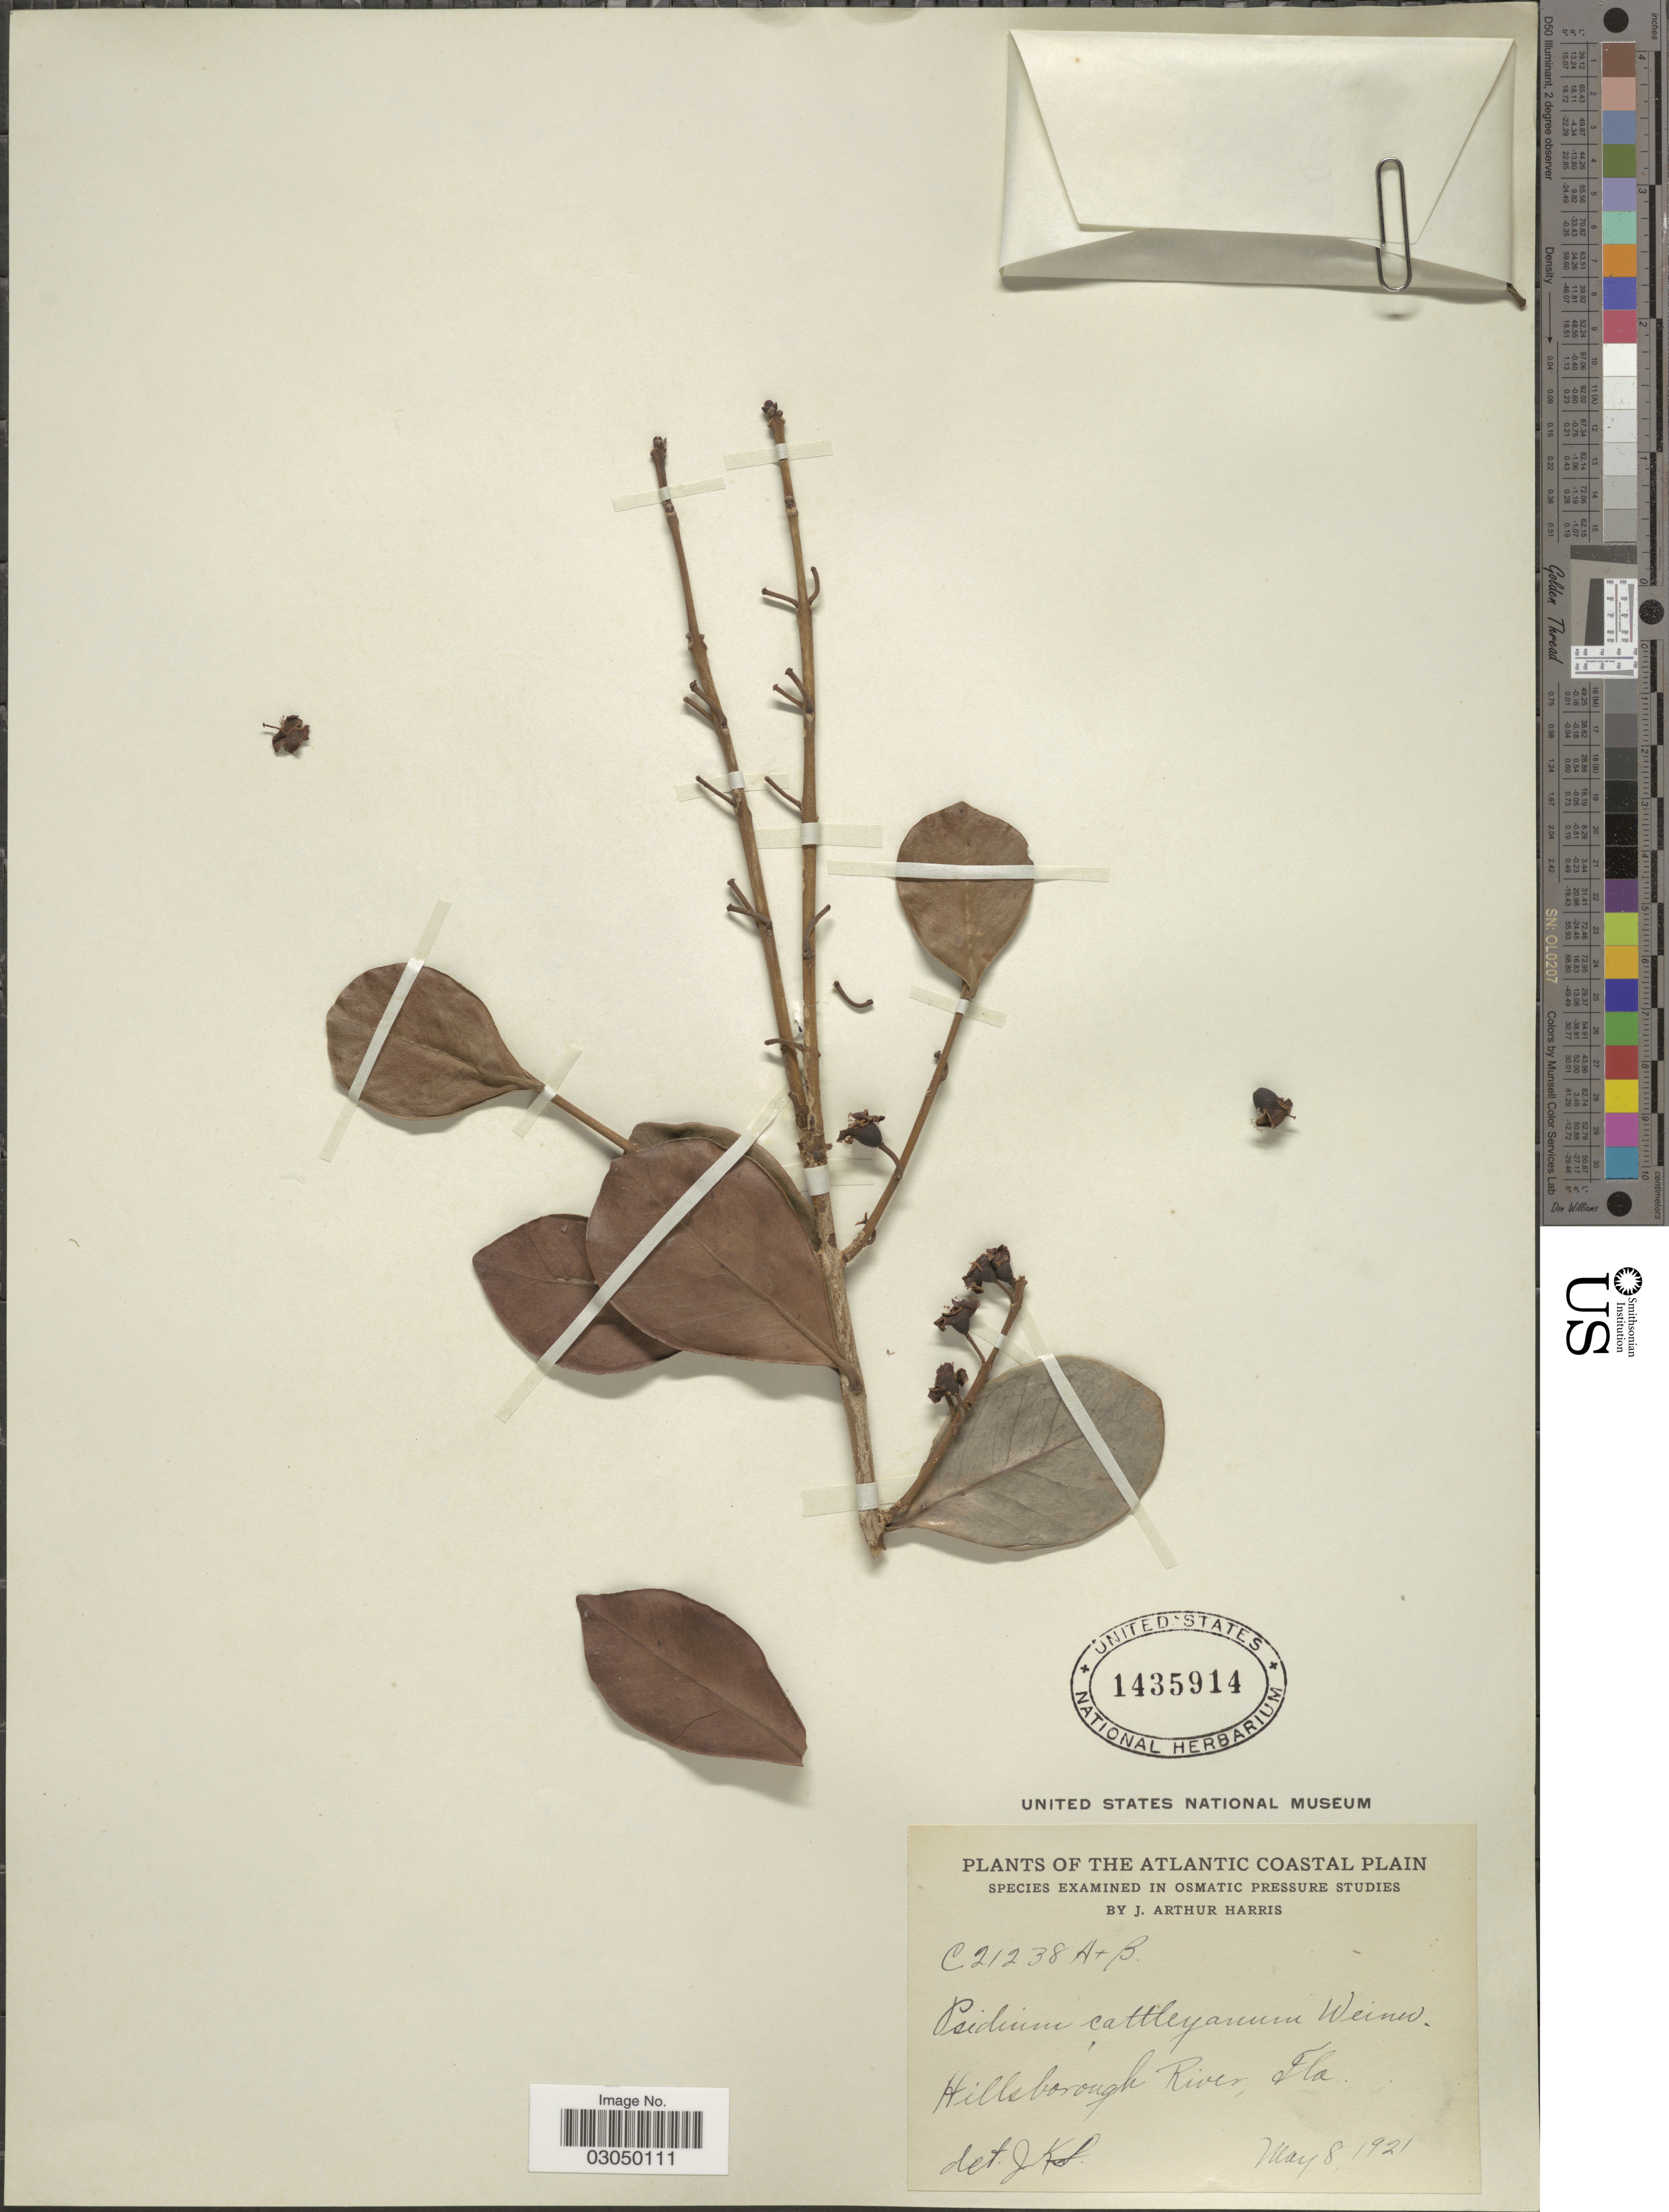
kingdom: Plantae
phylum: Tracheophyta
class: Magnoliopsida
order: Myrtales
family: Myrtaceae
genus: Psidium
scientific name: Psidium cattleyanum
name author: Sabine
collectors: J. A. Harris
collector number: C21238A+B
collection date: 1921-05-08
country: United States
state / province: Florida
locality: Atlantic Coastal Plain. Hillsborough River, Fla.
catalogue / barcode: US 1435914